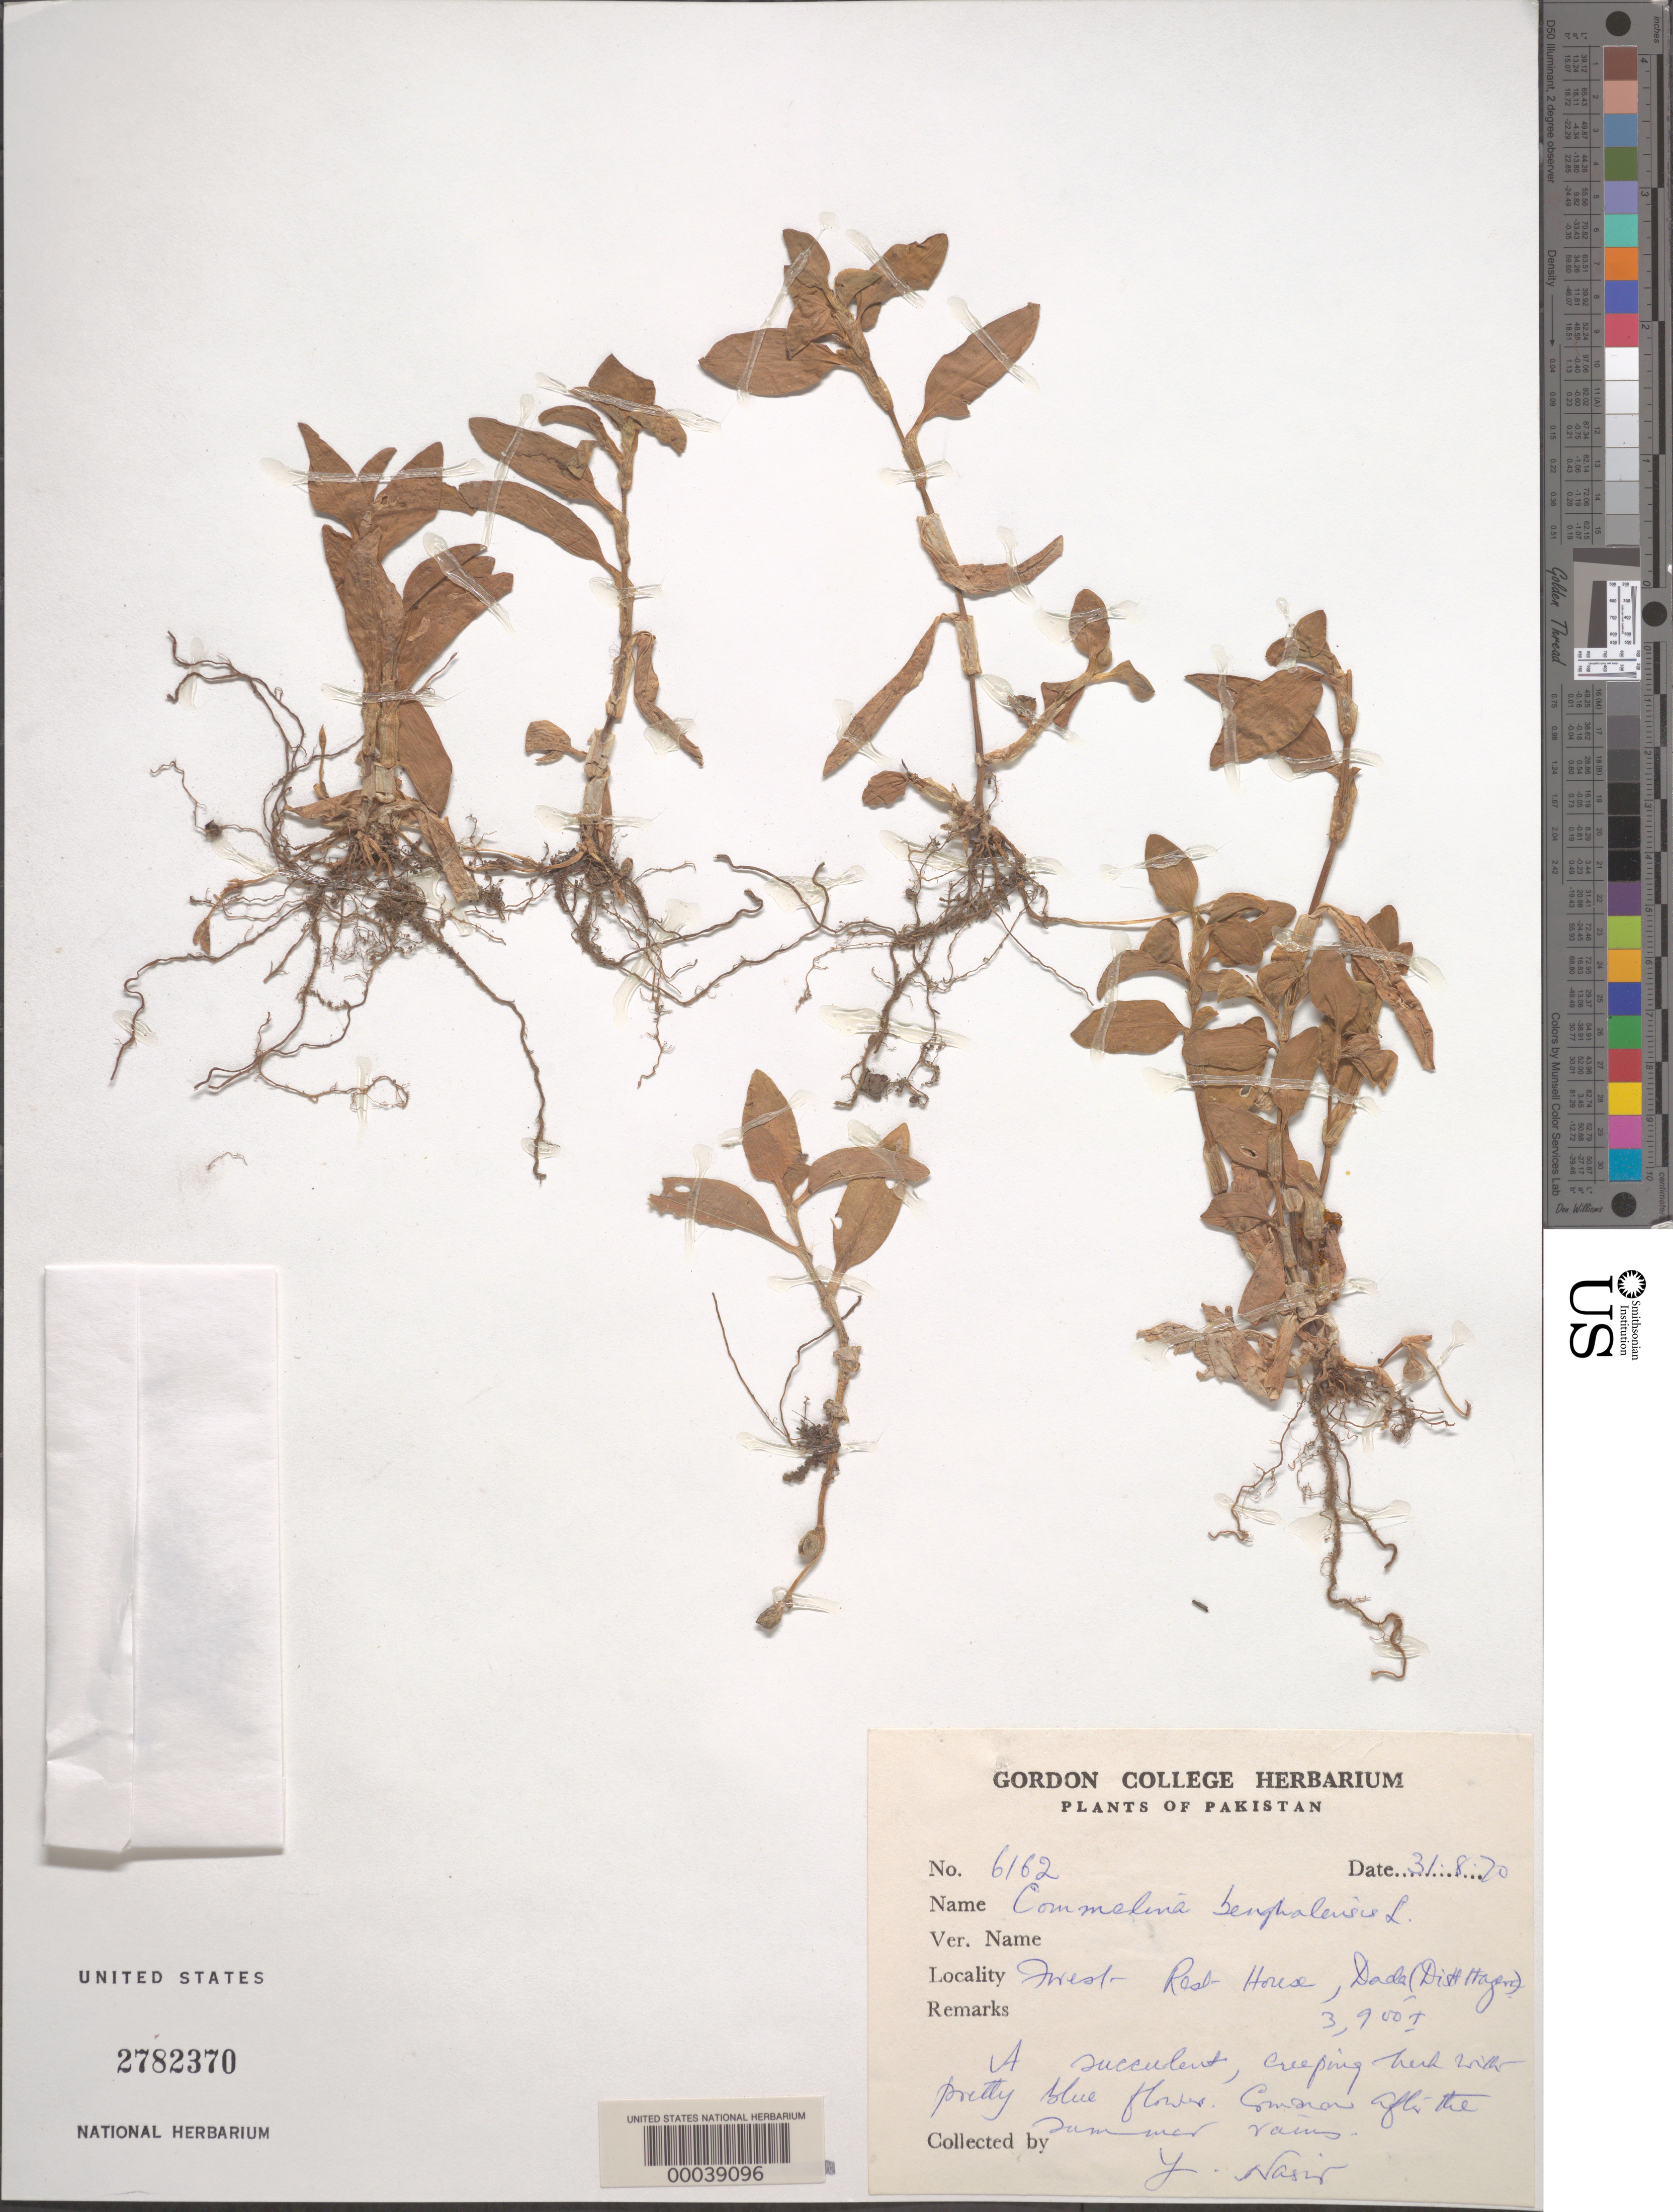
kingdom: Plantae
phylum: Tracheophyta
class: Liliopsida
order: Commelinales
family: Commelinaceae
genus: Commelina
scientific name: Commelina benghalensis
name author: L.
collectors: Y. Nasir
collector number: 6162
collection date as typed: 31 Aug 1970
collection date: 1970-08-31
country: Pakistan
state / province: Khyber Pakhtunkhwa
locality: Forest Rest House, Dadar (Distt. Hazara)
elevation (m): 1190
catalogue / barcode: US 2782370